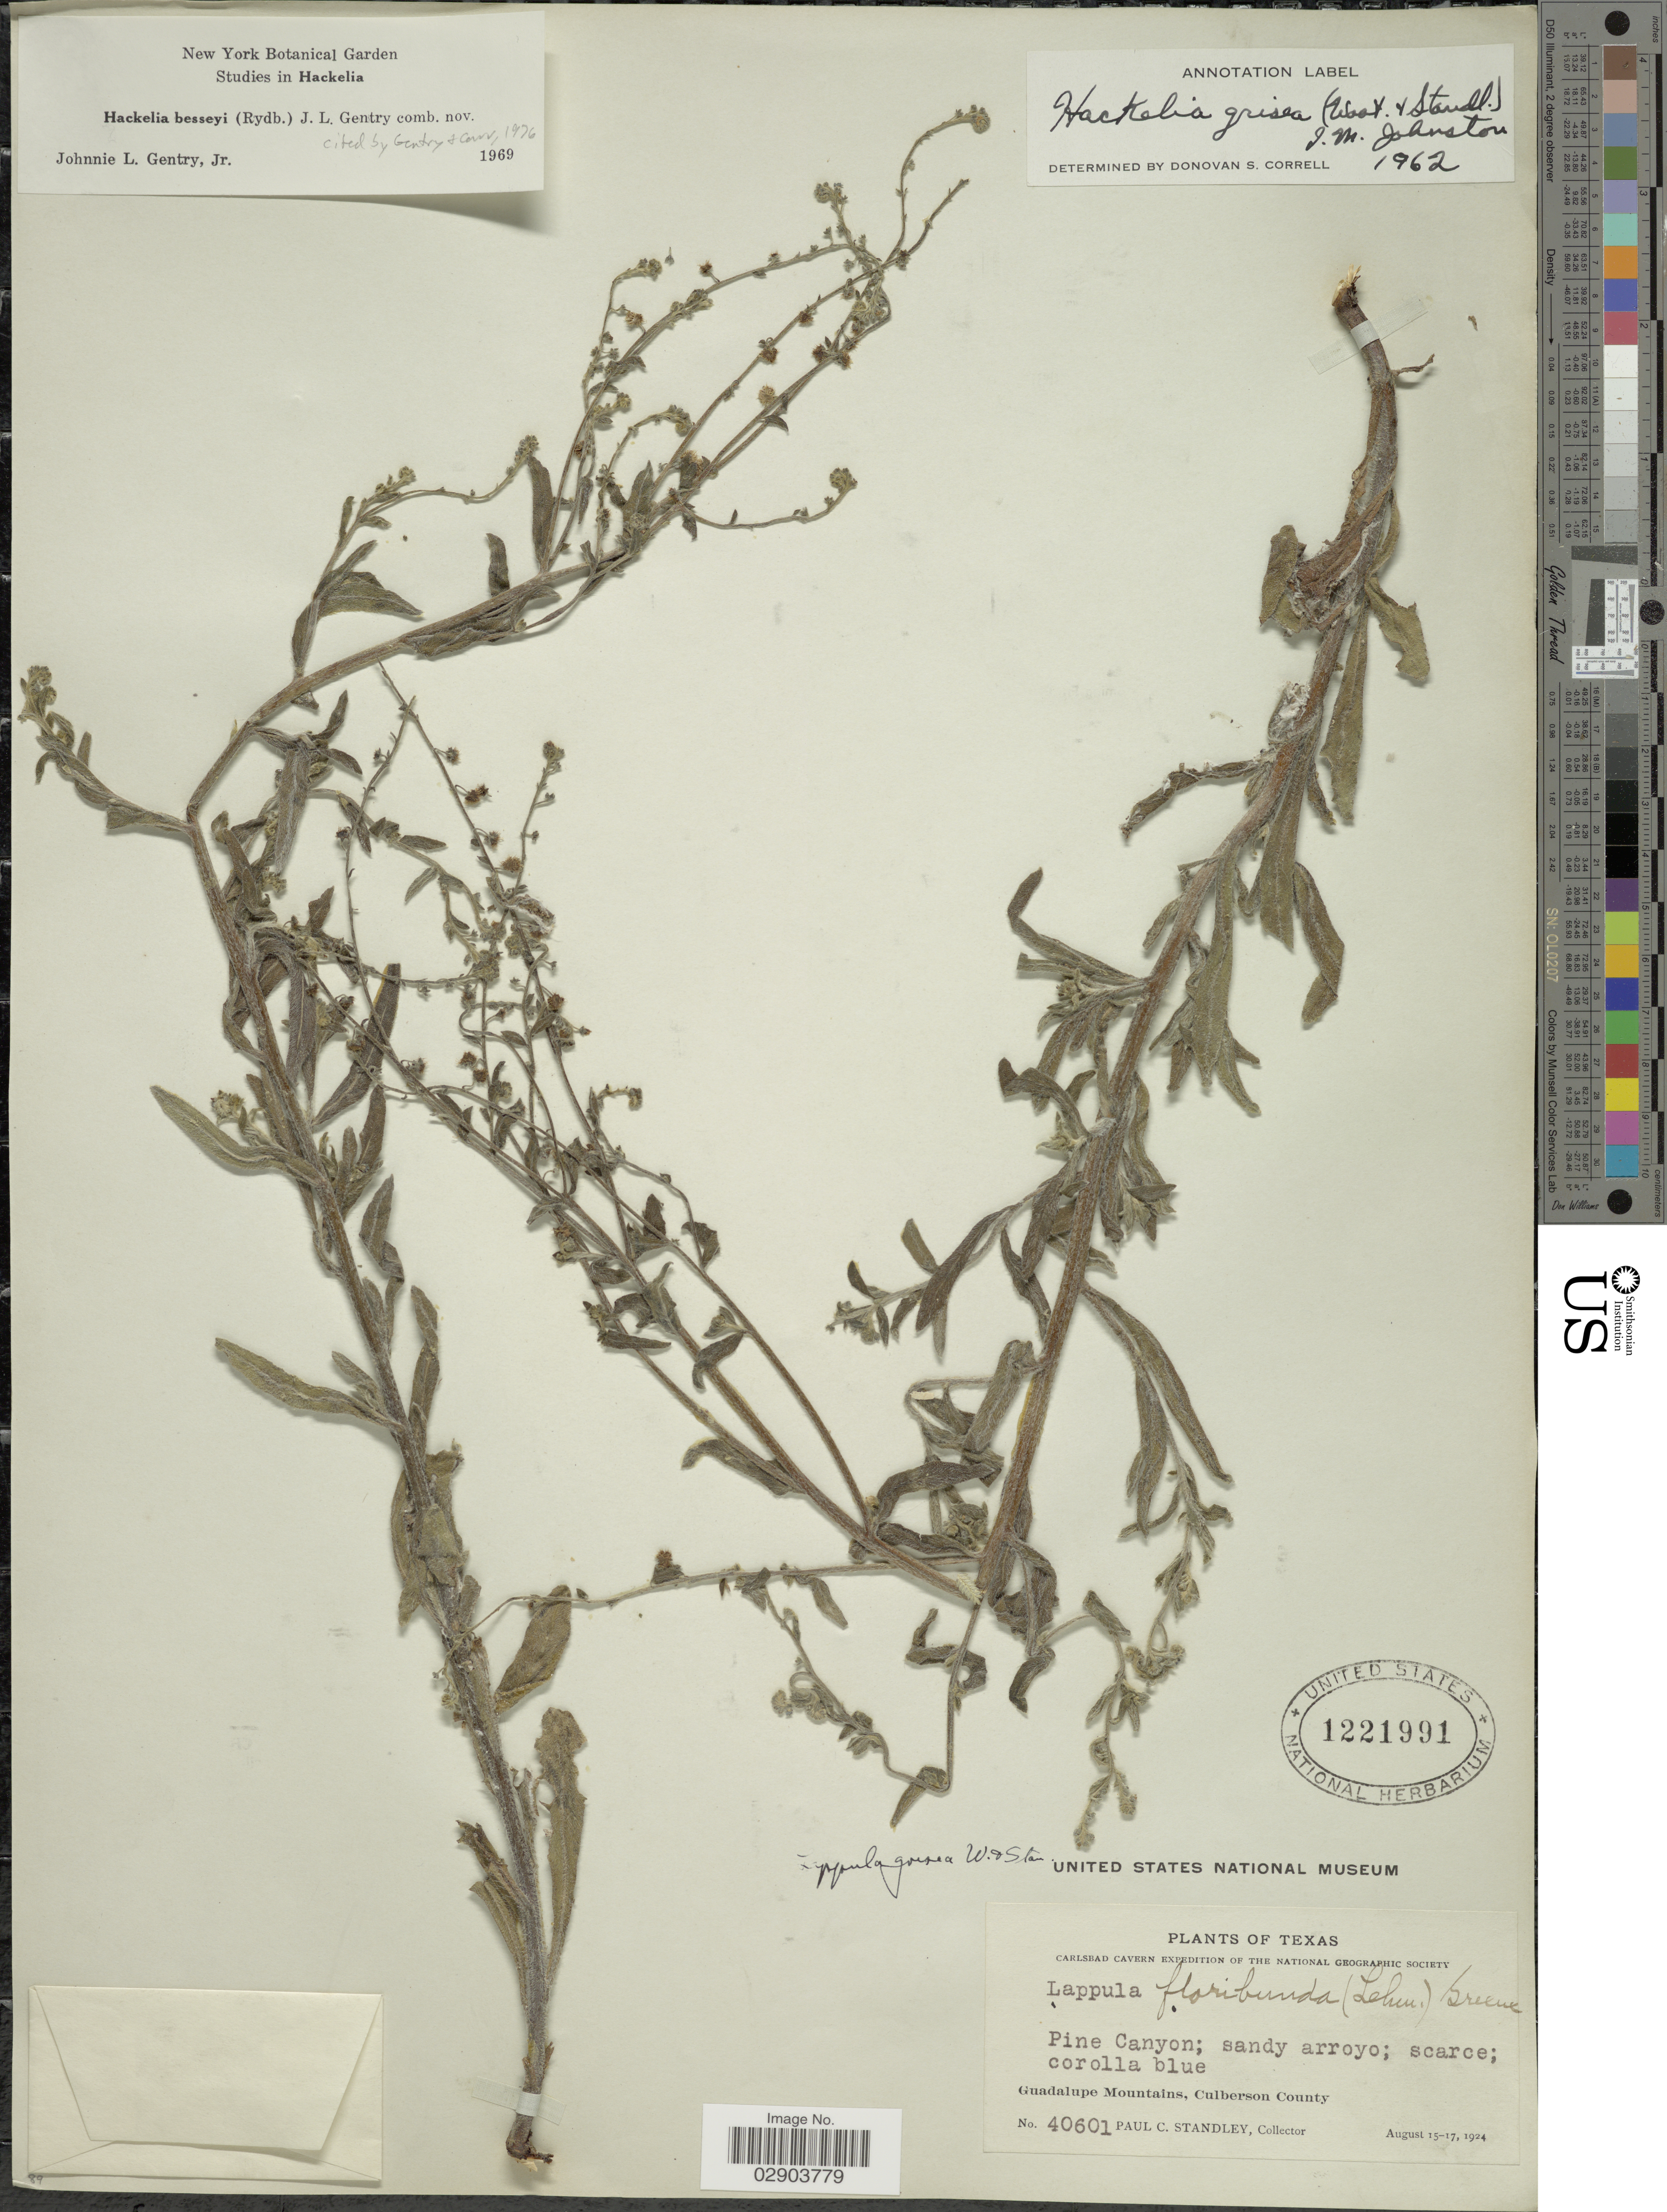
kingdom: Plantae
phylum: Tracheophyta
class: Magnoliopsida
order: Boraginales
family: Boraginaceae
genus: Hackelia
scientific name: Hackelia besseyi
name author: (Rydb.) J.L. Gentry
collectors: P. C. Standley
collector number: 40601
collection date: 1924-08-15/1924-08-17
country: United States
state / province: Texas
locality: Guadalupe Mountains, Culberson County.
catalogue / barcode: US 1221991